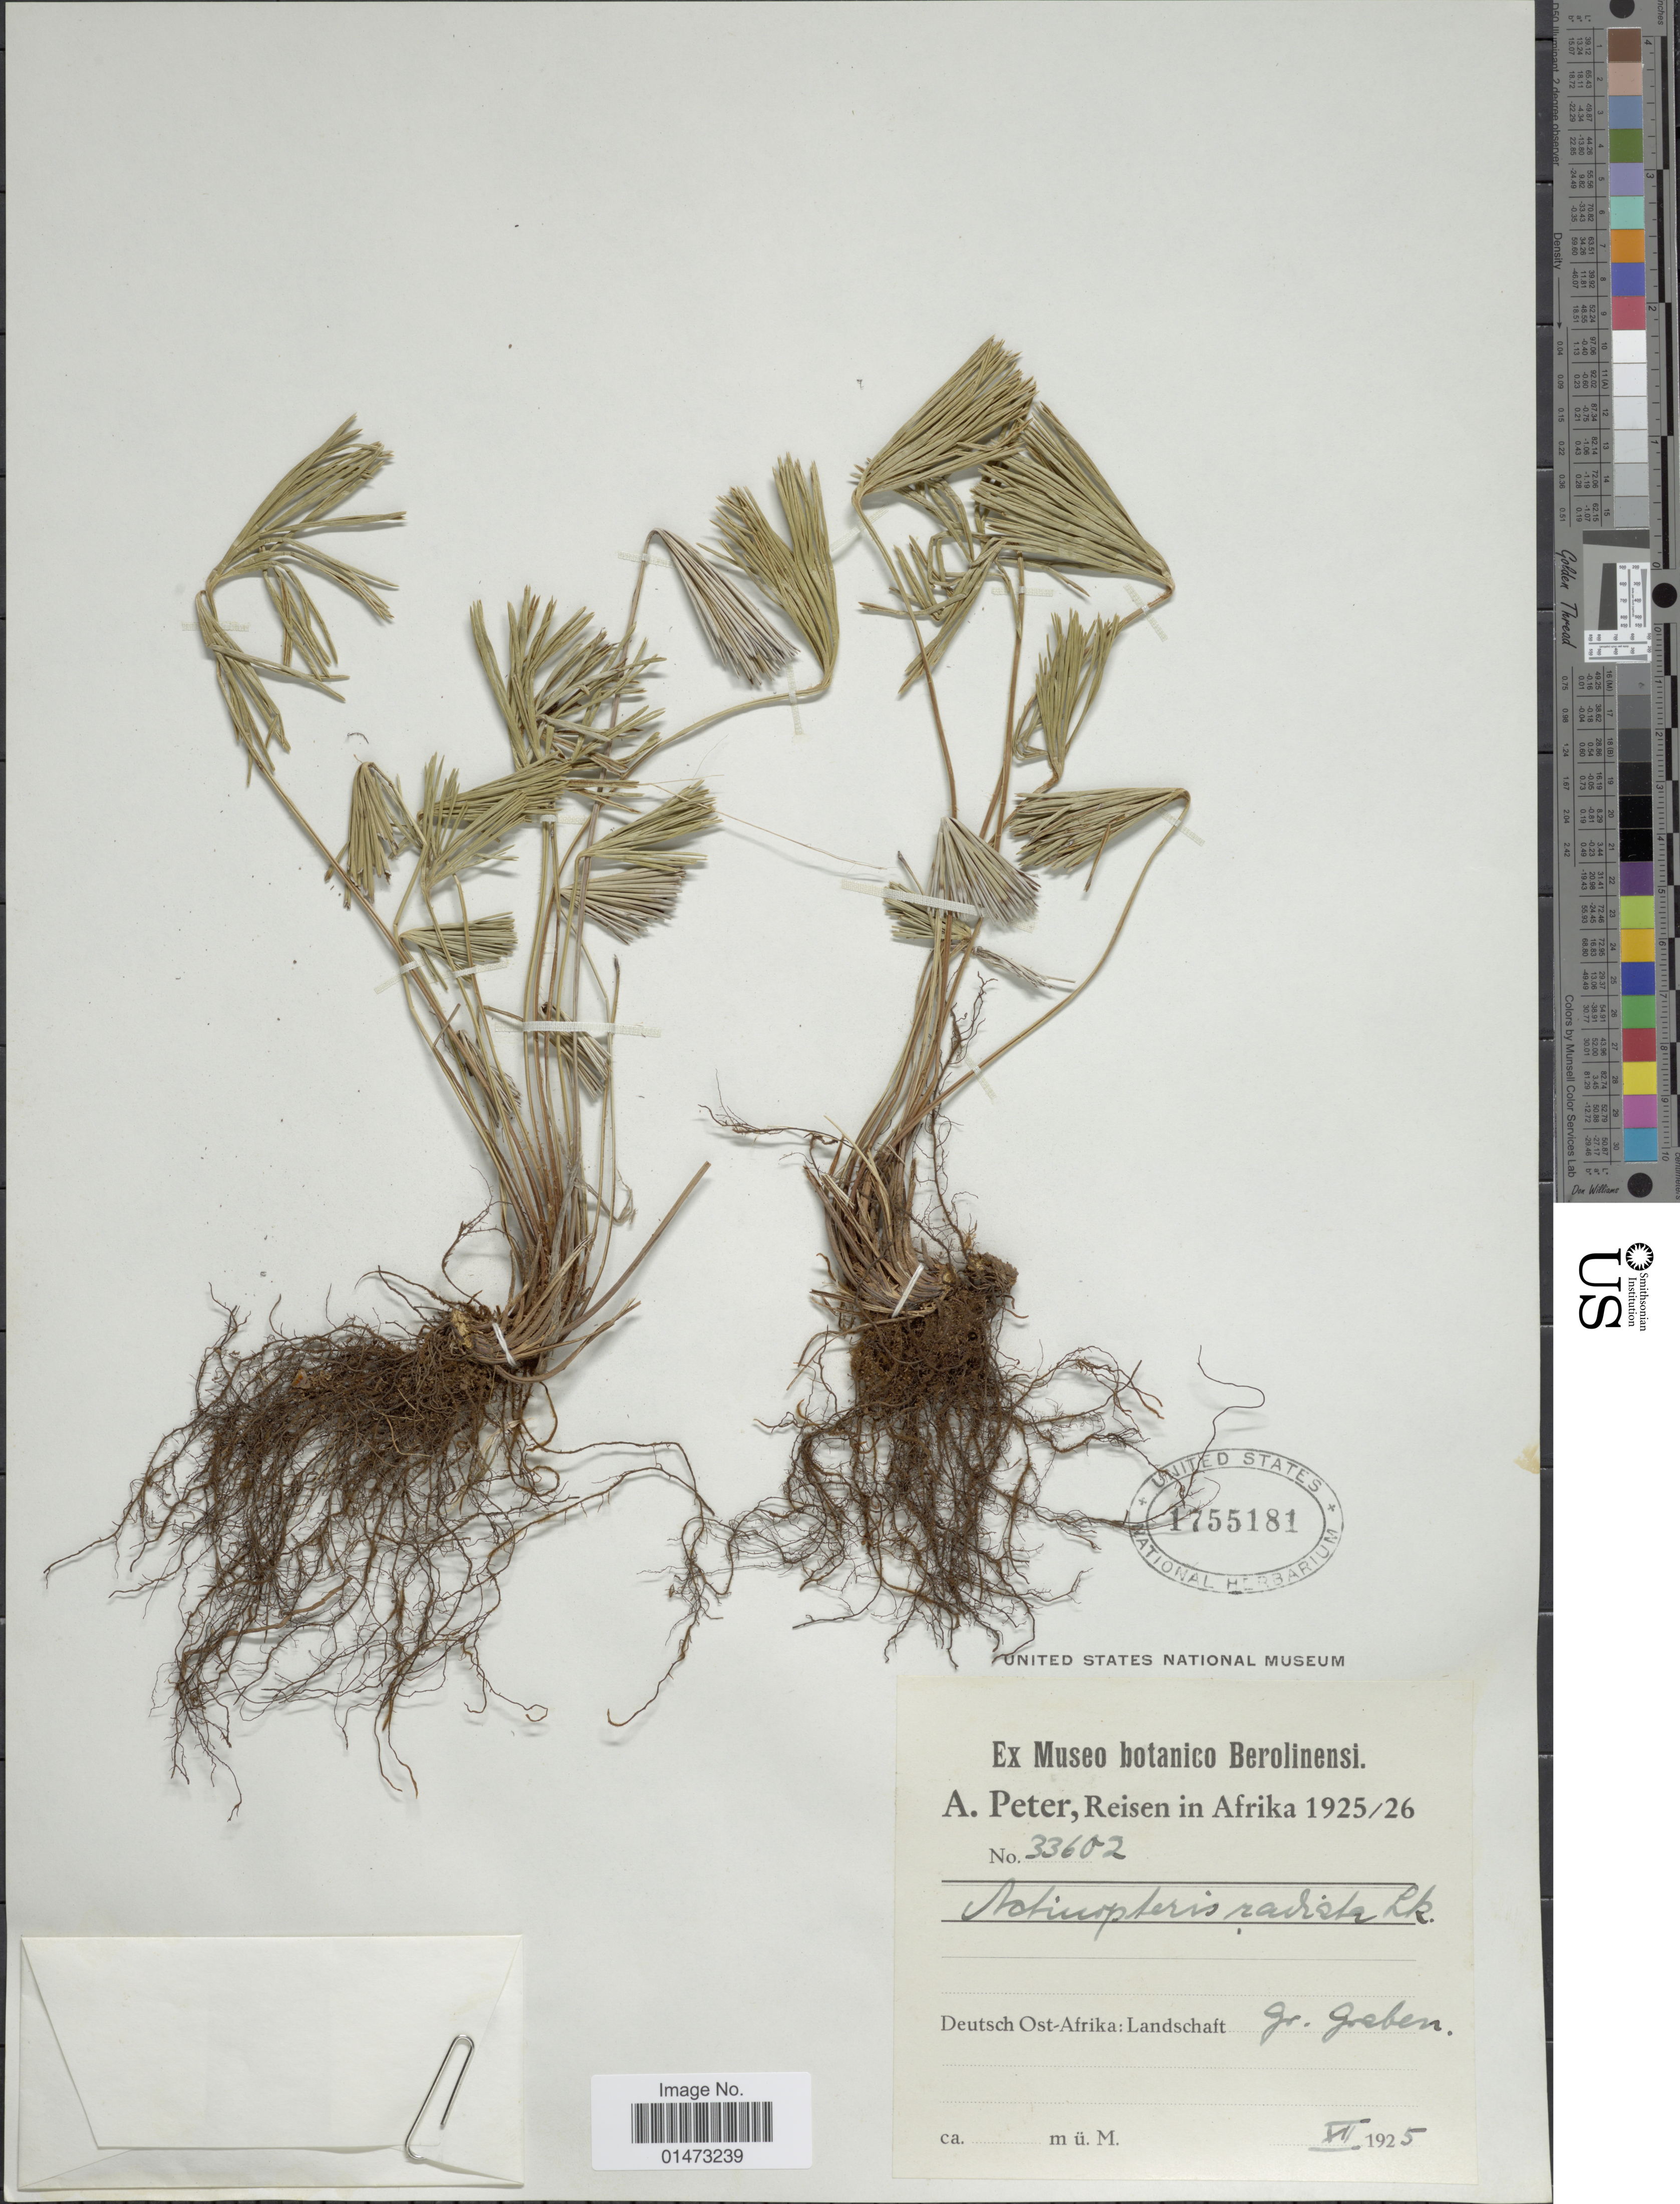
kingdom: Plantae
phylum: Tracheophyta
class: Polypodiopsida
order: Polypodiales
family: Pteridaceae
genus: Actiniopteris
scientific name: Actiniopteris radiata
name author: (Sw.) Link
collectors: A. Peter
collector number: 33602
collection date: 1925-12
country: Tanzania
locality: Deutsch Ost-Afrika: Landschaft Gr. Greben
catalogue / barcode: US 1755181